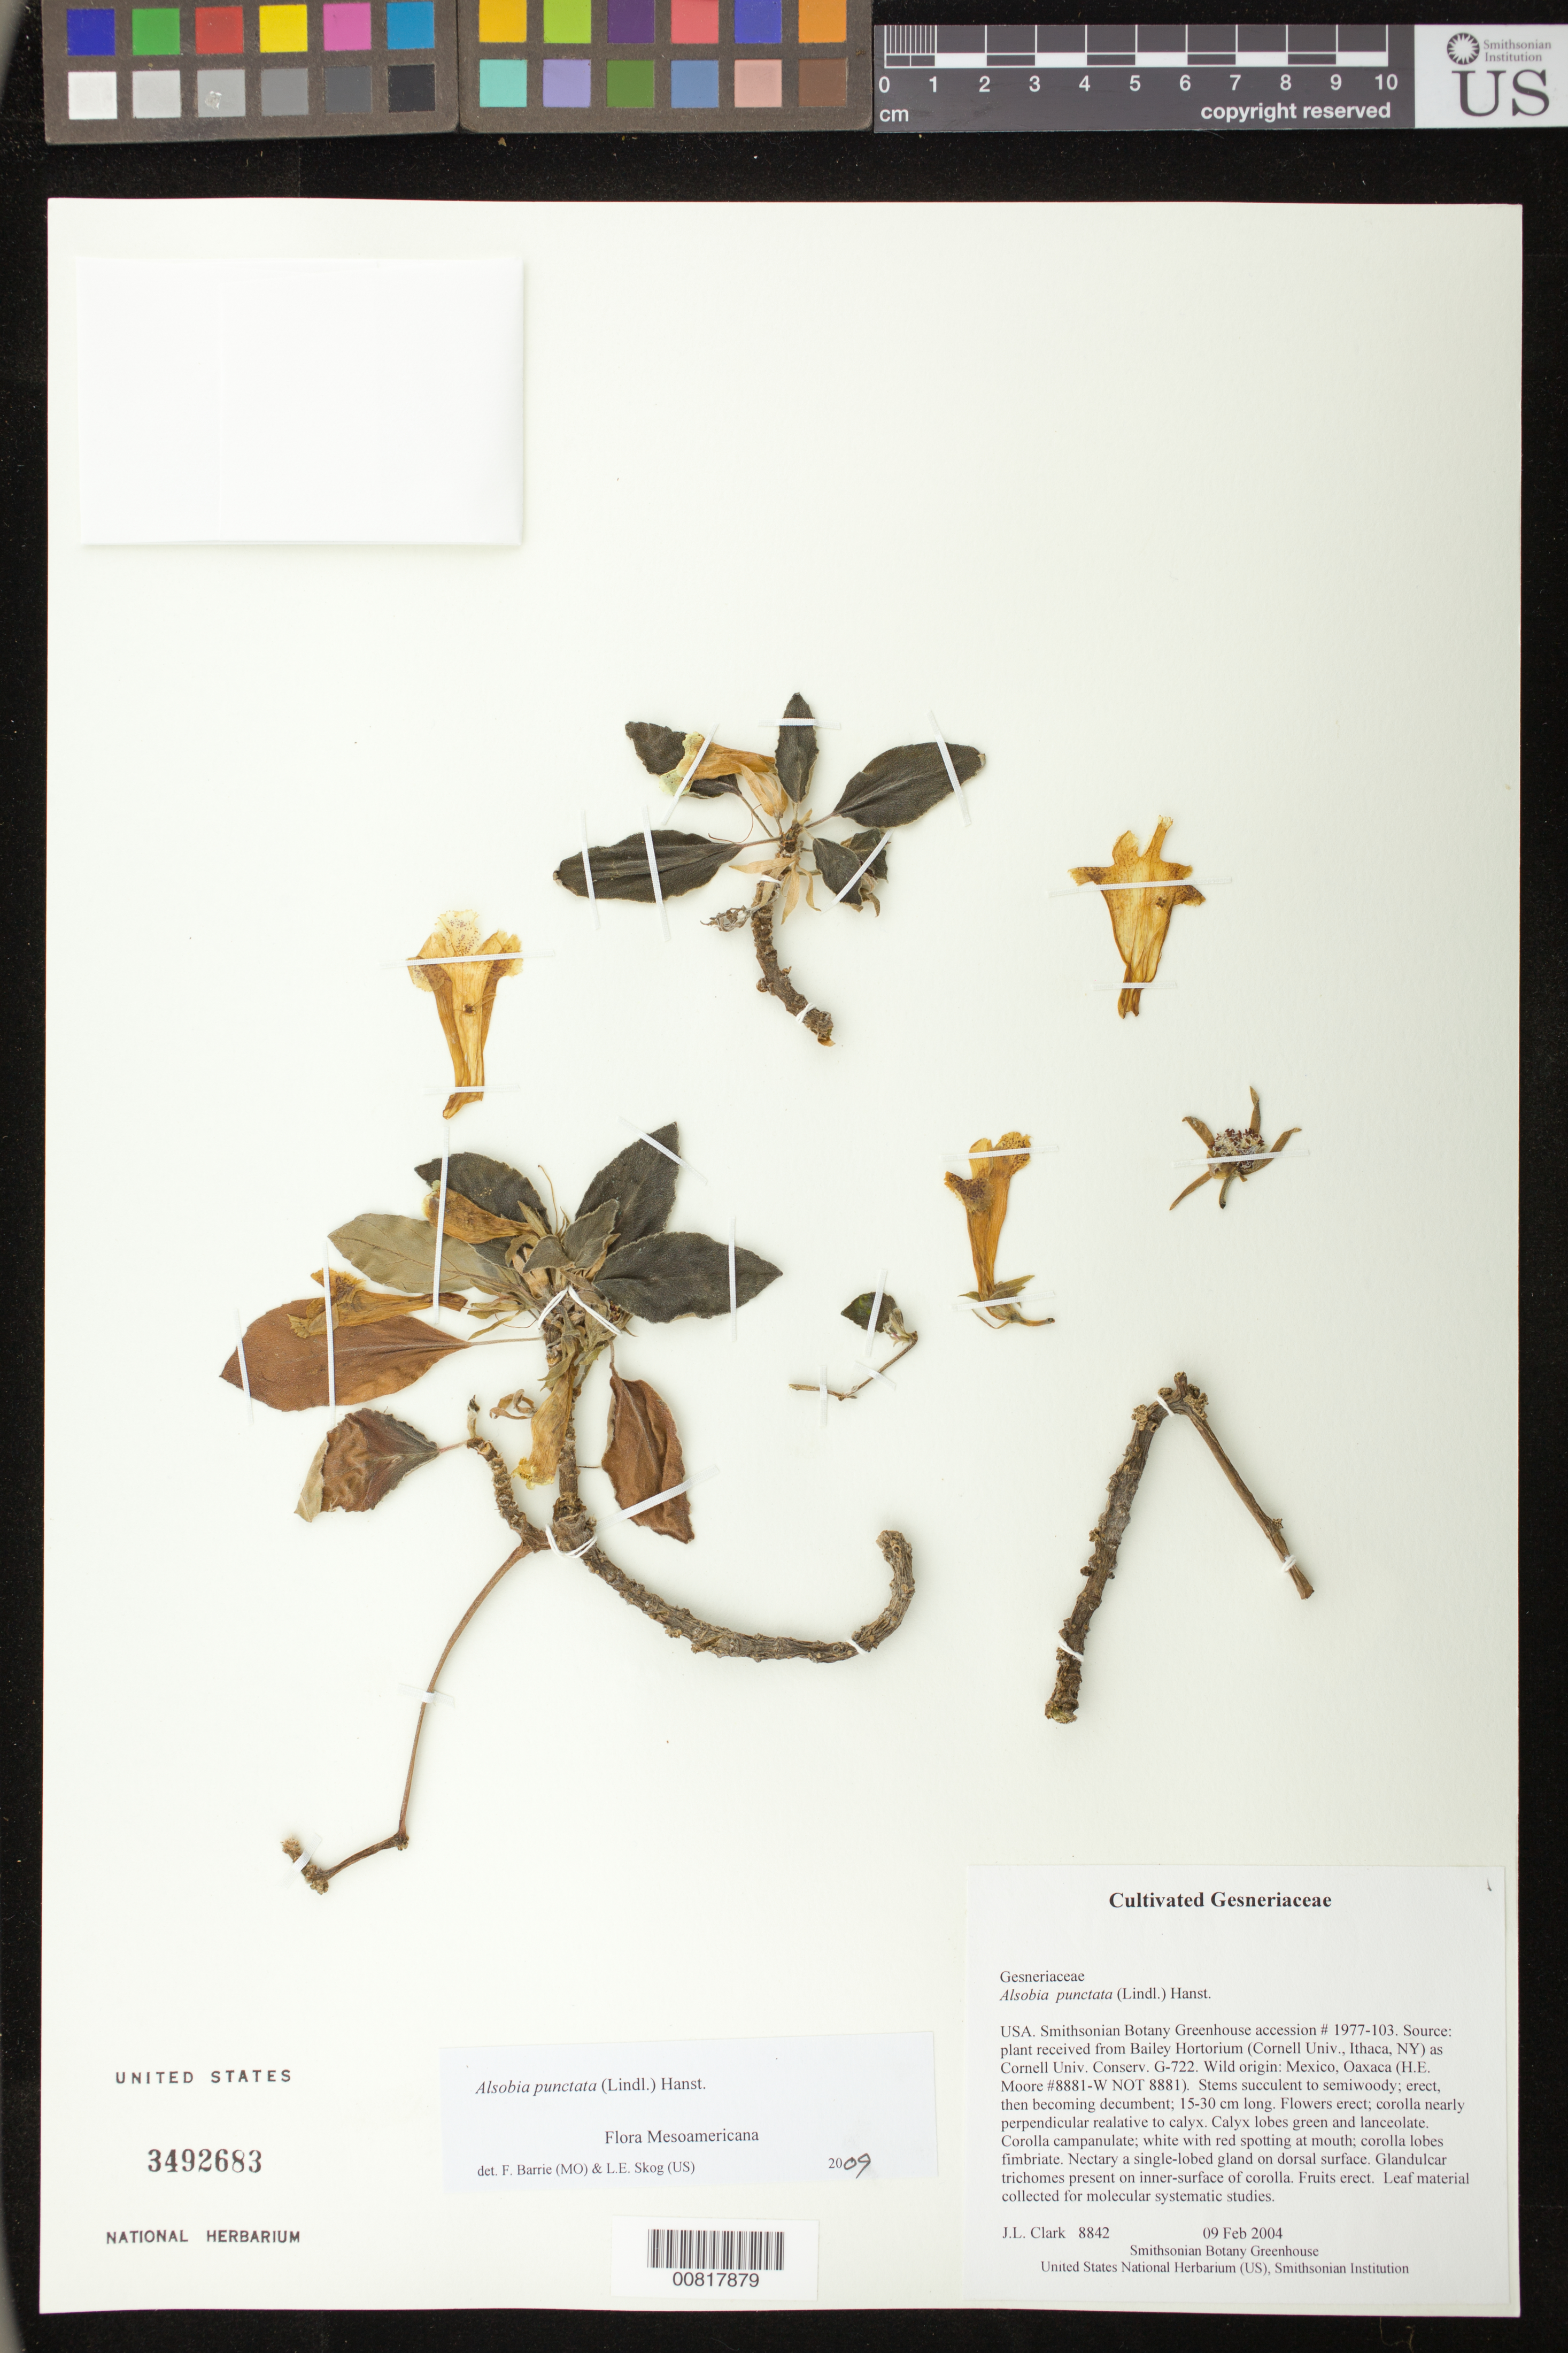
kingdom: Plantae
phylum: Tracheophyta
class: Magnoliopsida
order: Lamiales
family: Gesneriaceae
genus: Alsobia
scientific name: Alsobia punctata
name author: (Lindl.) Hanst.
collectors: J. L. Clark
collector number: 8842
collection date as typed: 09 Feb 2004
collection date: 2004-02-09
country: Mexico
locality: Botany Research Greenhouses, Smithsonian Institution, Washington, DC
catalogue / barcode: US 3492683